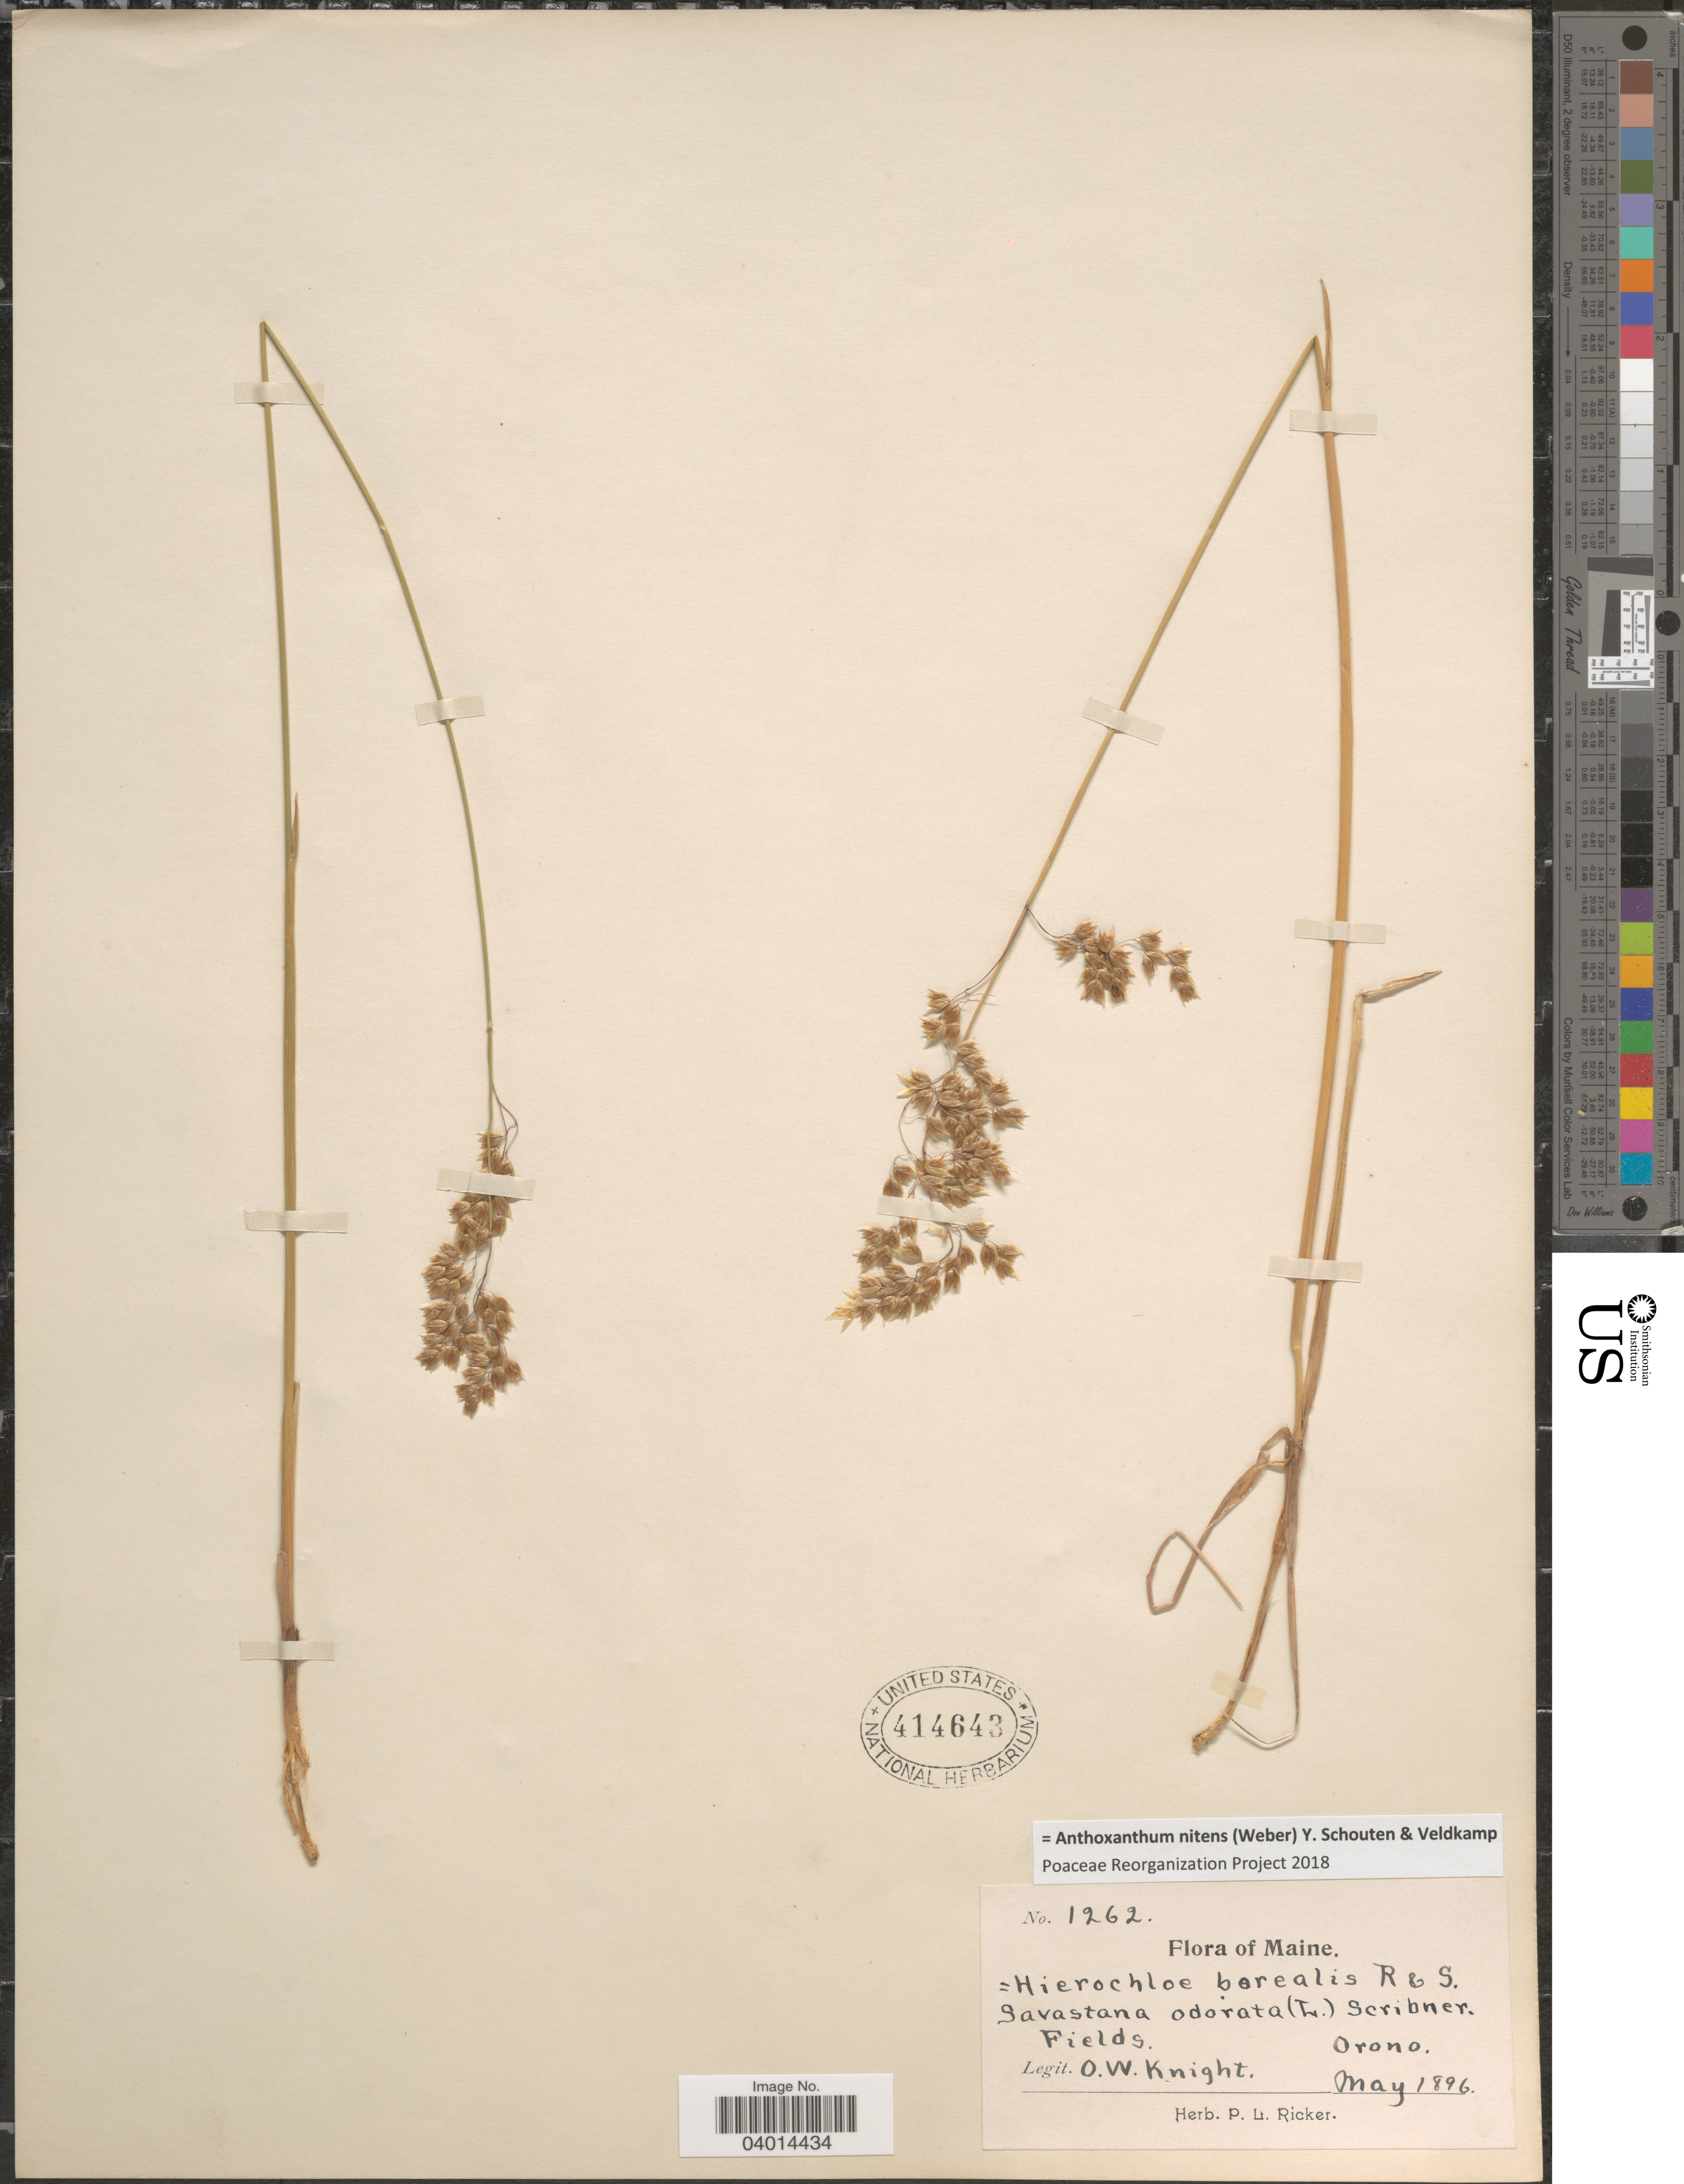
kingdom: Plantae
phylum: Tracheophyta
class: Liliopsida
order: Poales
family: Poaceae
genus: Anthoxanthum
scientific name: Anthoxanthum nitens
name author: (G.H. Weber) R.T.A. Schouten & Veldkamp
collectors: O. Knight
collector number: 1262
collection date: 1896-05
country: United States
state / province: Maine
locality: Orono.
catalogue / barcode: US 414643